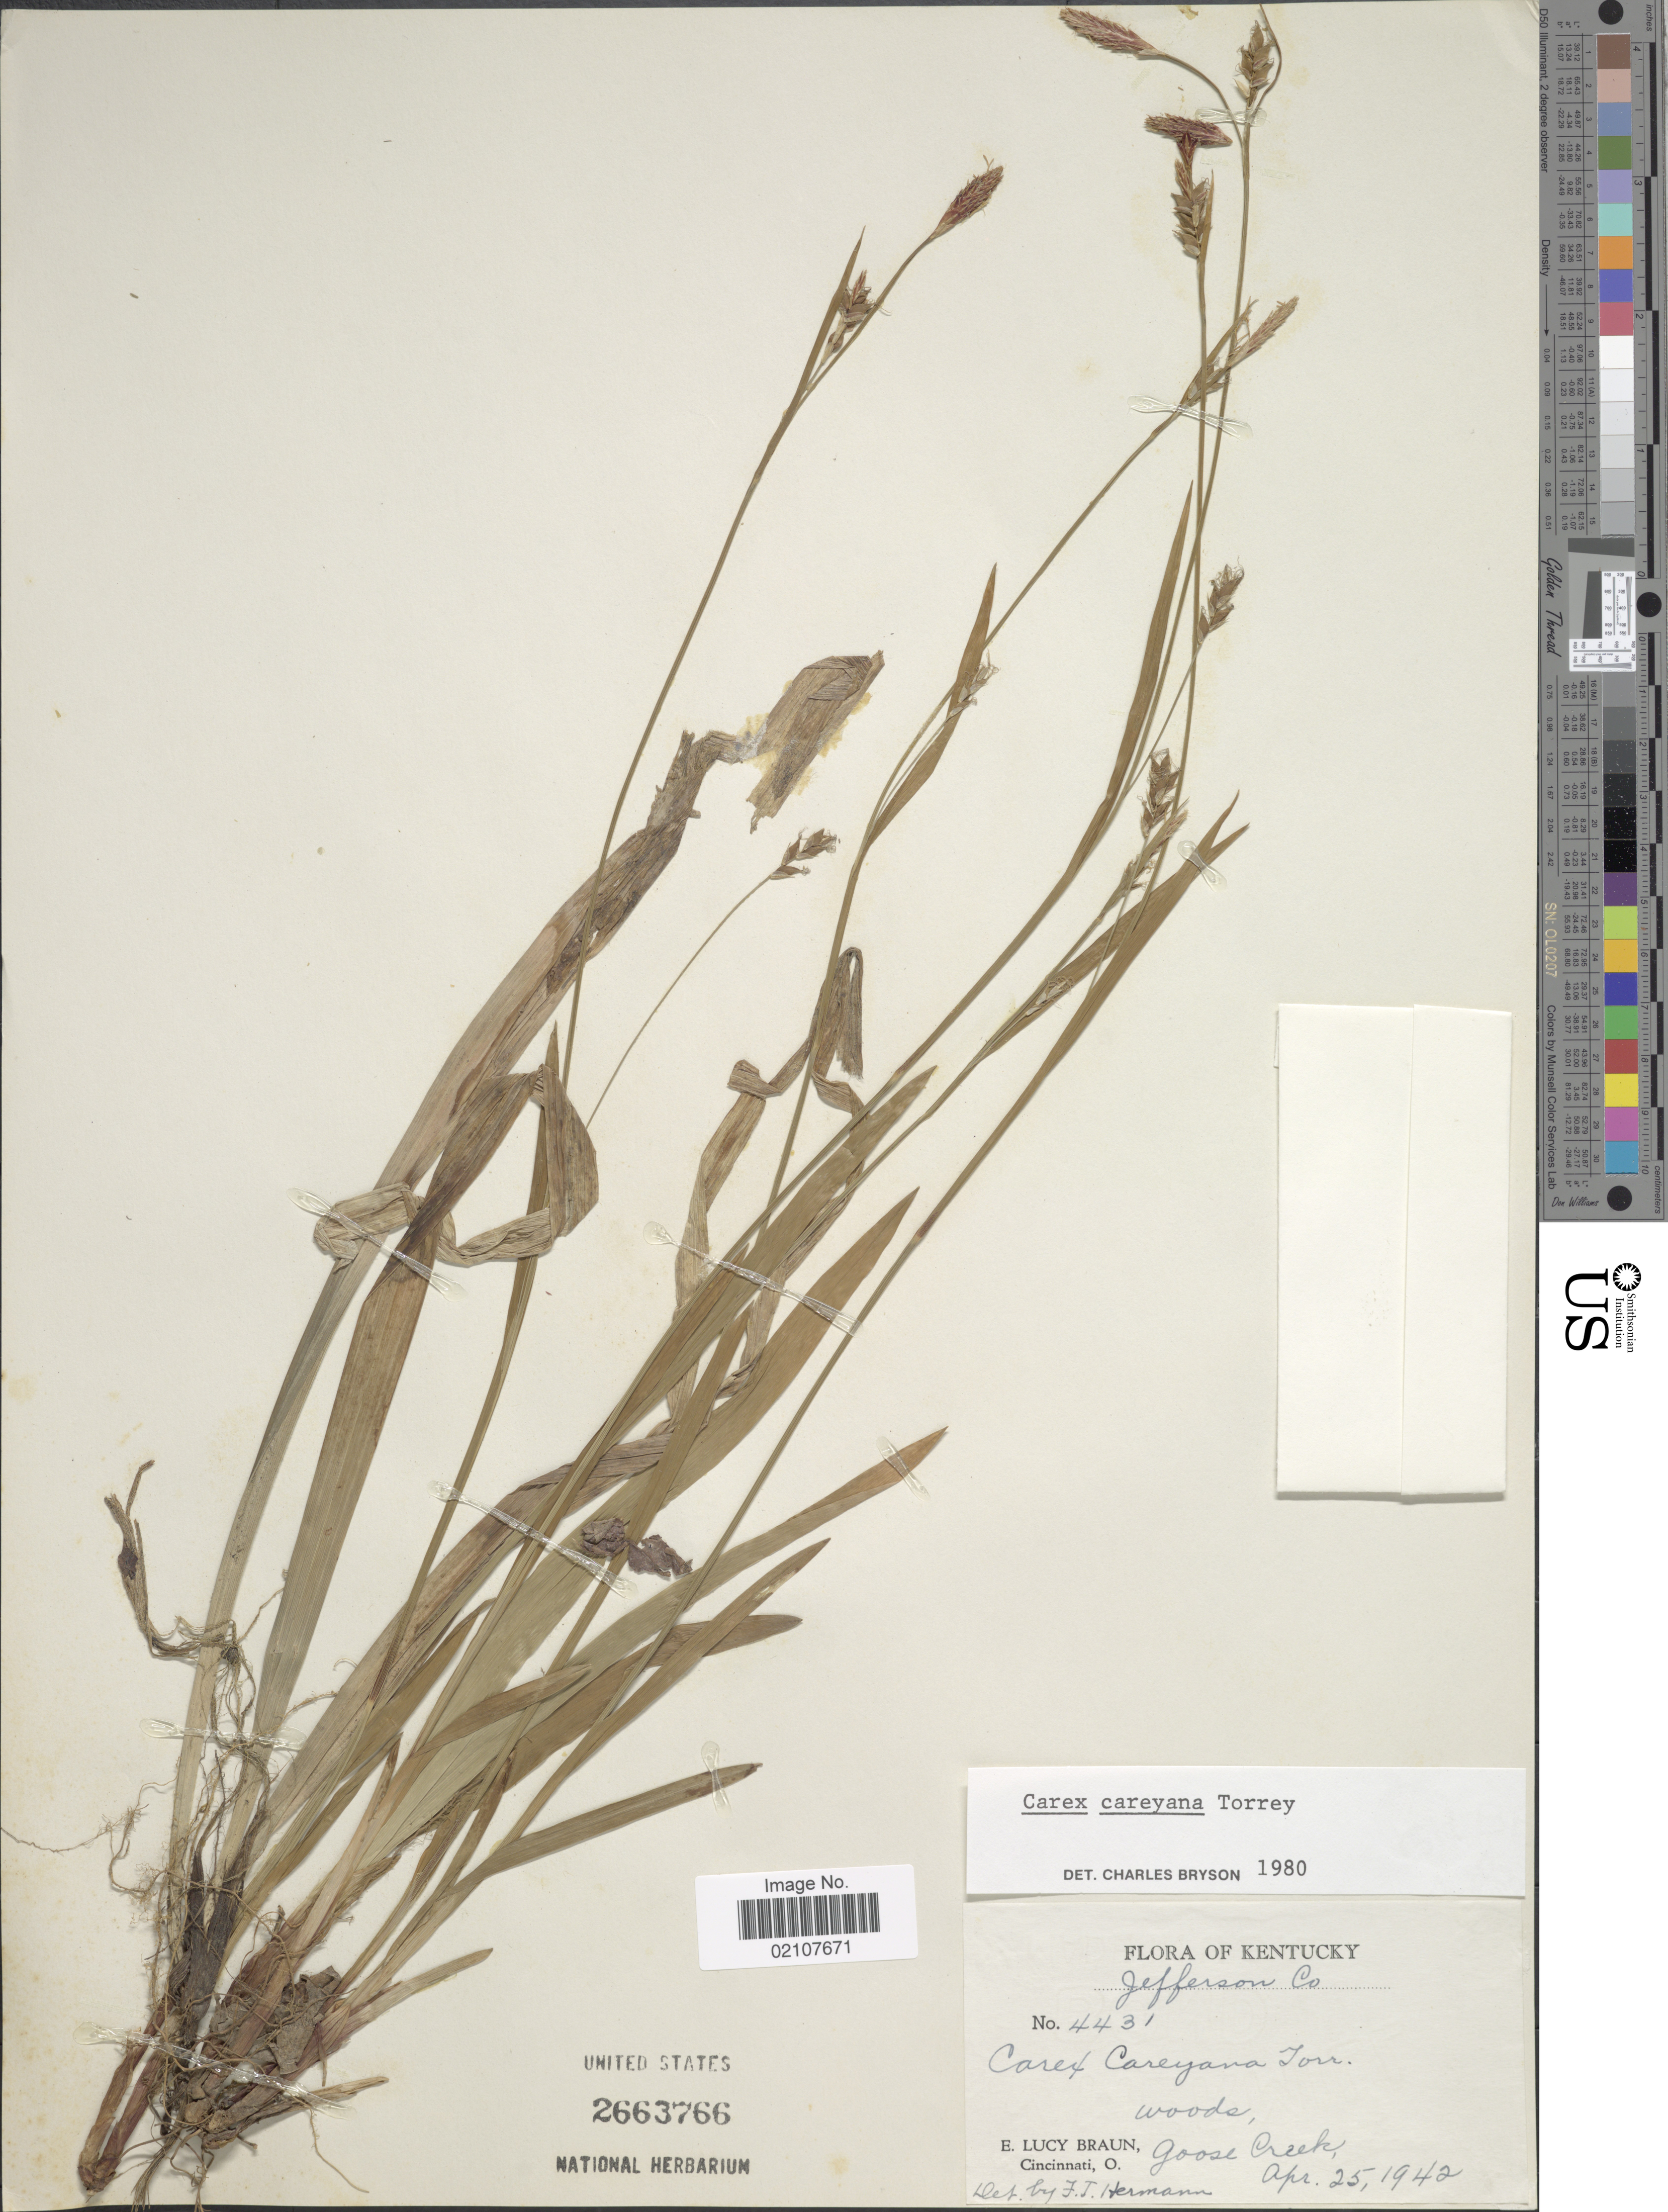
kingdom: Plantae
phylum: Tracheophyta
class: Liliopsida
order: Poales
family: Cyperaceae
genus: Carex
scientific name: Carex careyana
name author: Torr. ex Dewey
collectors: E. L. Braun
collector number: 4431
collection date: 1942-04-25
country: United States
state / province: Kentucky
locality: Kentucky, Jefferson Co. Woods, Goose Creek.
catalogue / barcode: US 2663766